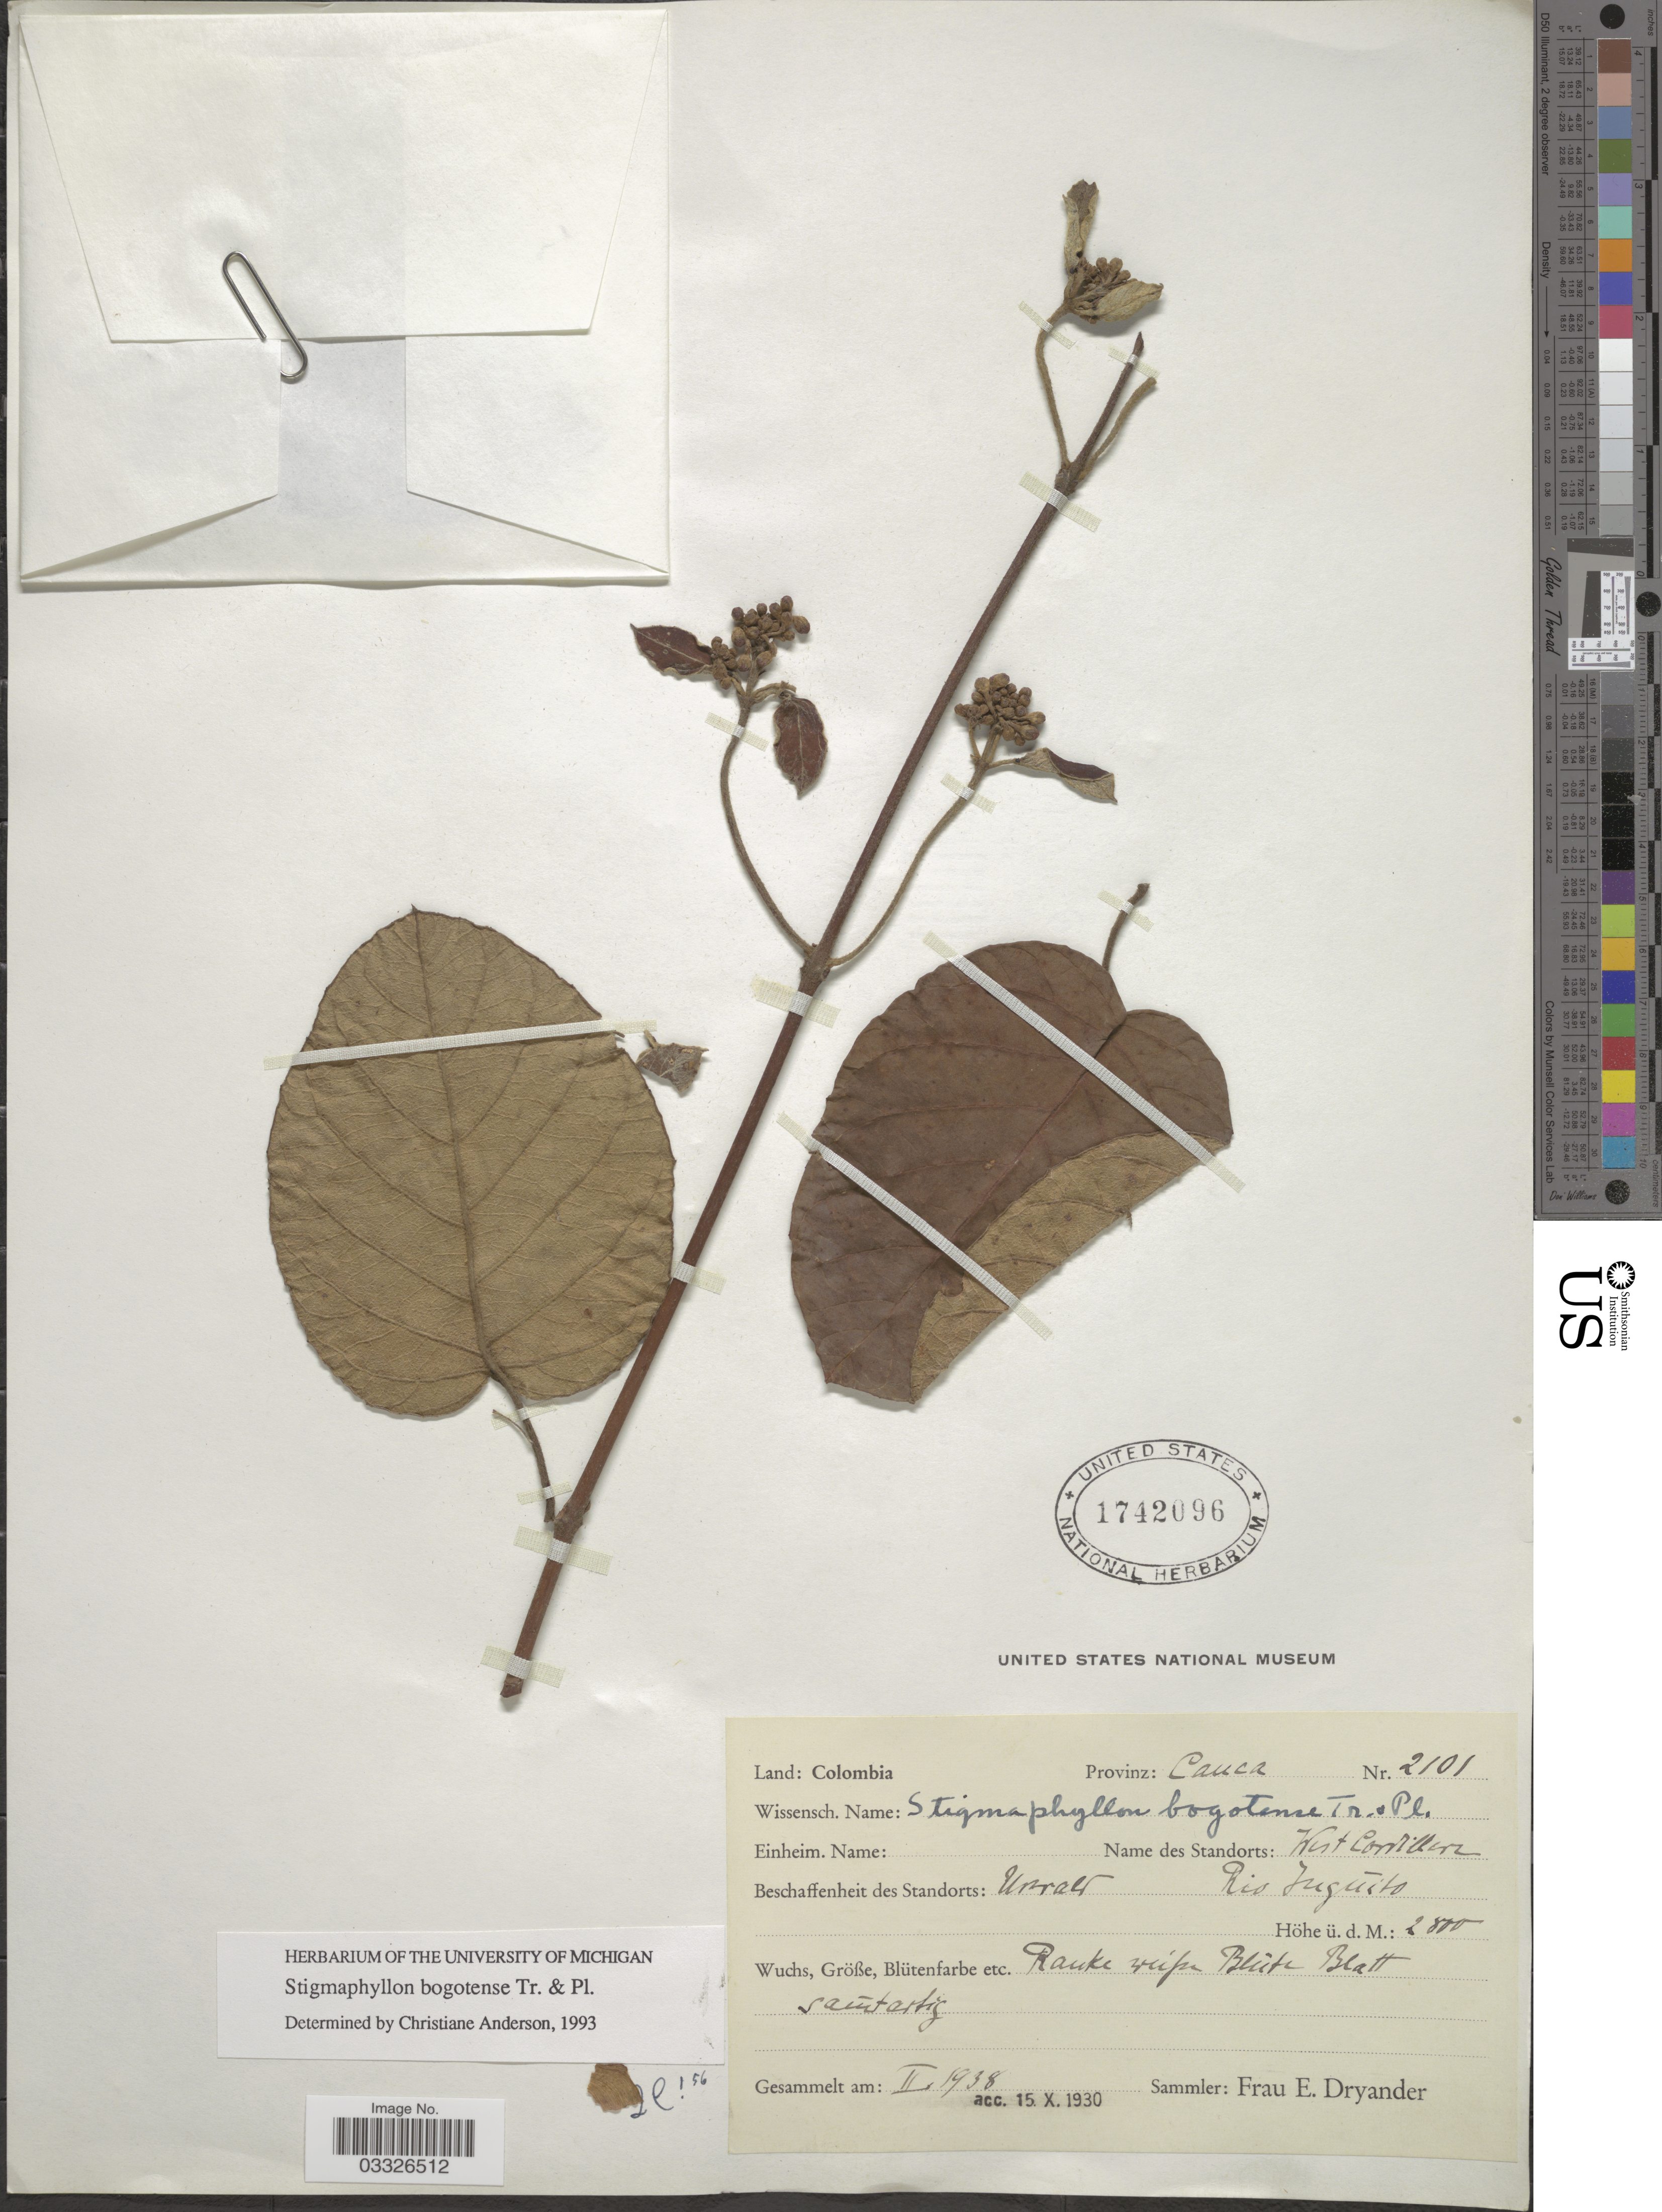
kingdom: Plantae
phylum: Tracheophyta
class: Magnoliopsida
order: Malpighiales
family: Malpighiaceae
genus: Stigmaphyllon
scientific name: Stigmaphyllon bogotense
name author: Triana & Planch.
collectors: F. Dryander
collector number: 2101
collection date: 1938-02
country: Colombia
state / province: Cauca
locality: Urwald. Rio Inguito.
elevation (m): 2800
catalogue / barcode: US 1742096